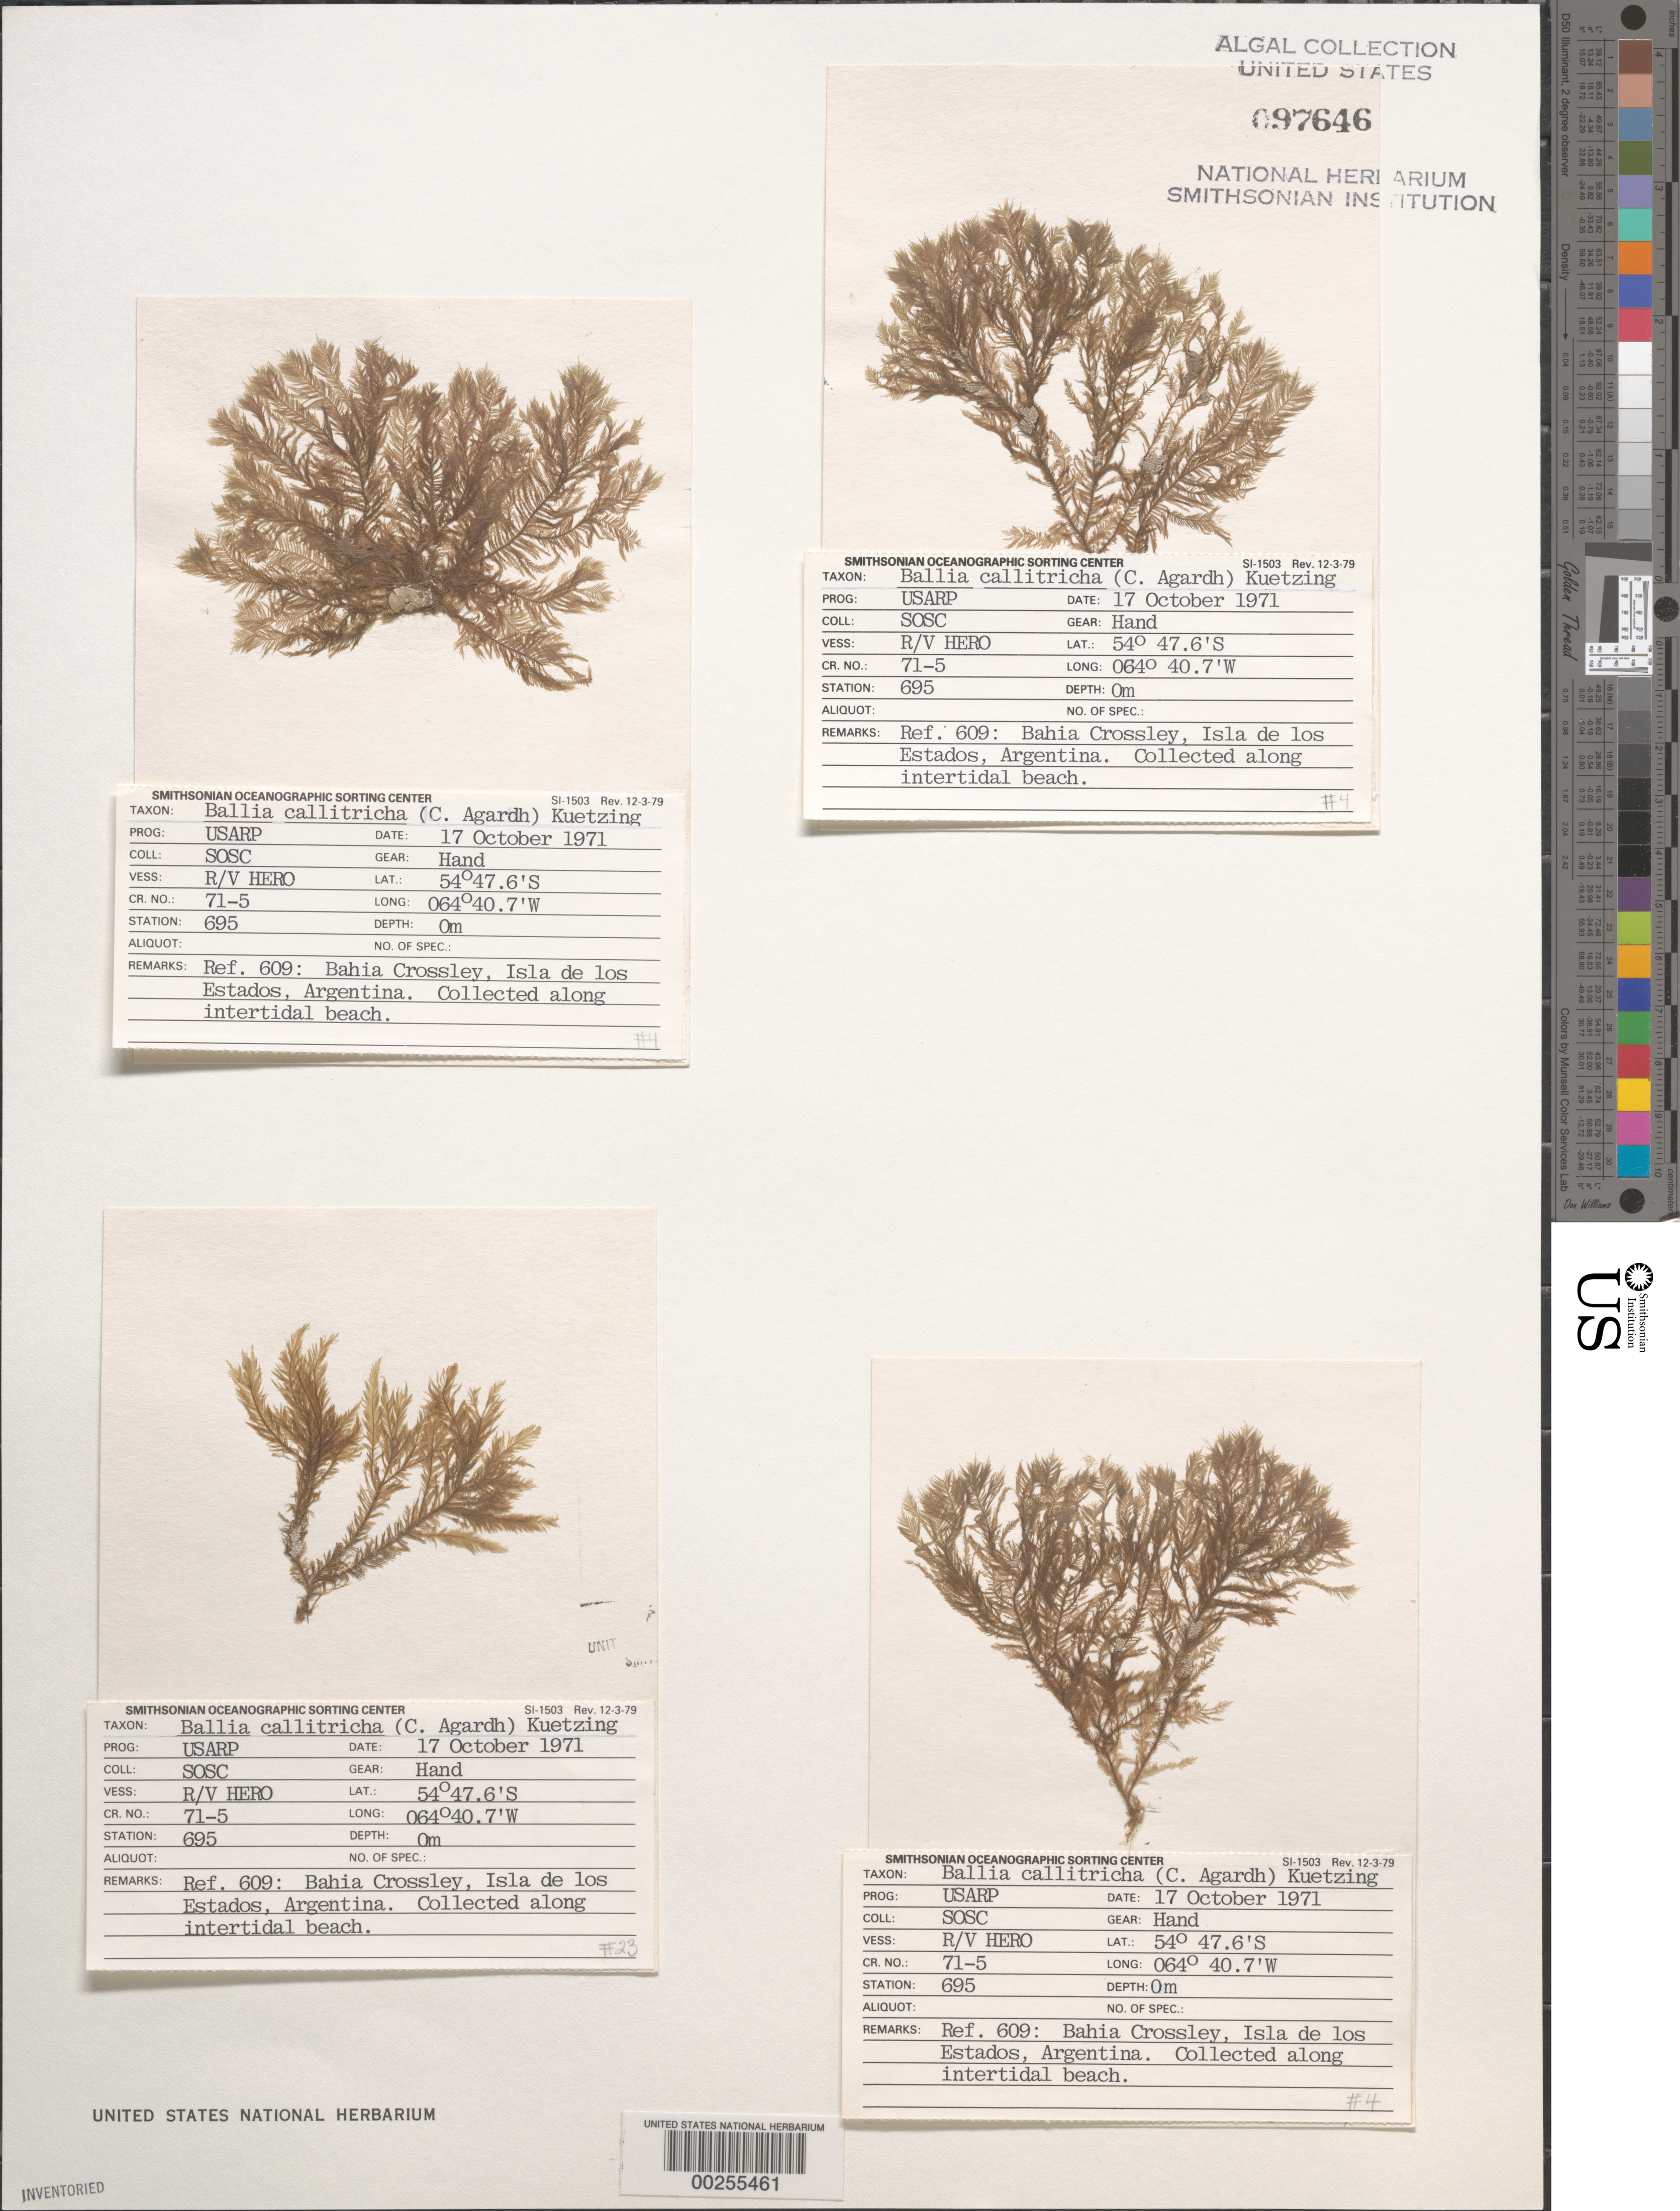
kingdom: Plantae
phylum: Rhodophyta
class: Florideophyceae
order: Balliales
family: Balliaceae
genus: Ballia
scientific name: Ballia callitricha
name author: (C. Agardh) Kützing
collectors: SOSC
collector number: Station 695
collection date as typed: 17 Oct 1971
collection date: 1971-10-17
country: Argentina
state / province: Tierra del Fuego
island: Isla de los Estados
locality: Bahia Crossley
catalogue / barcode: US 97646